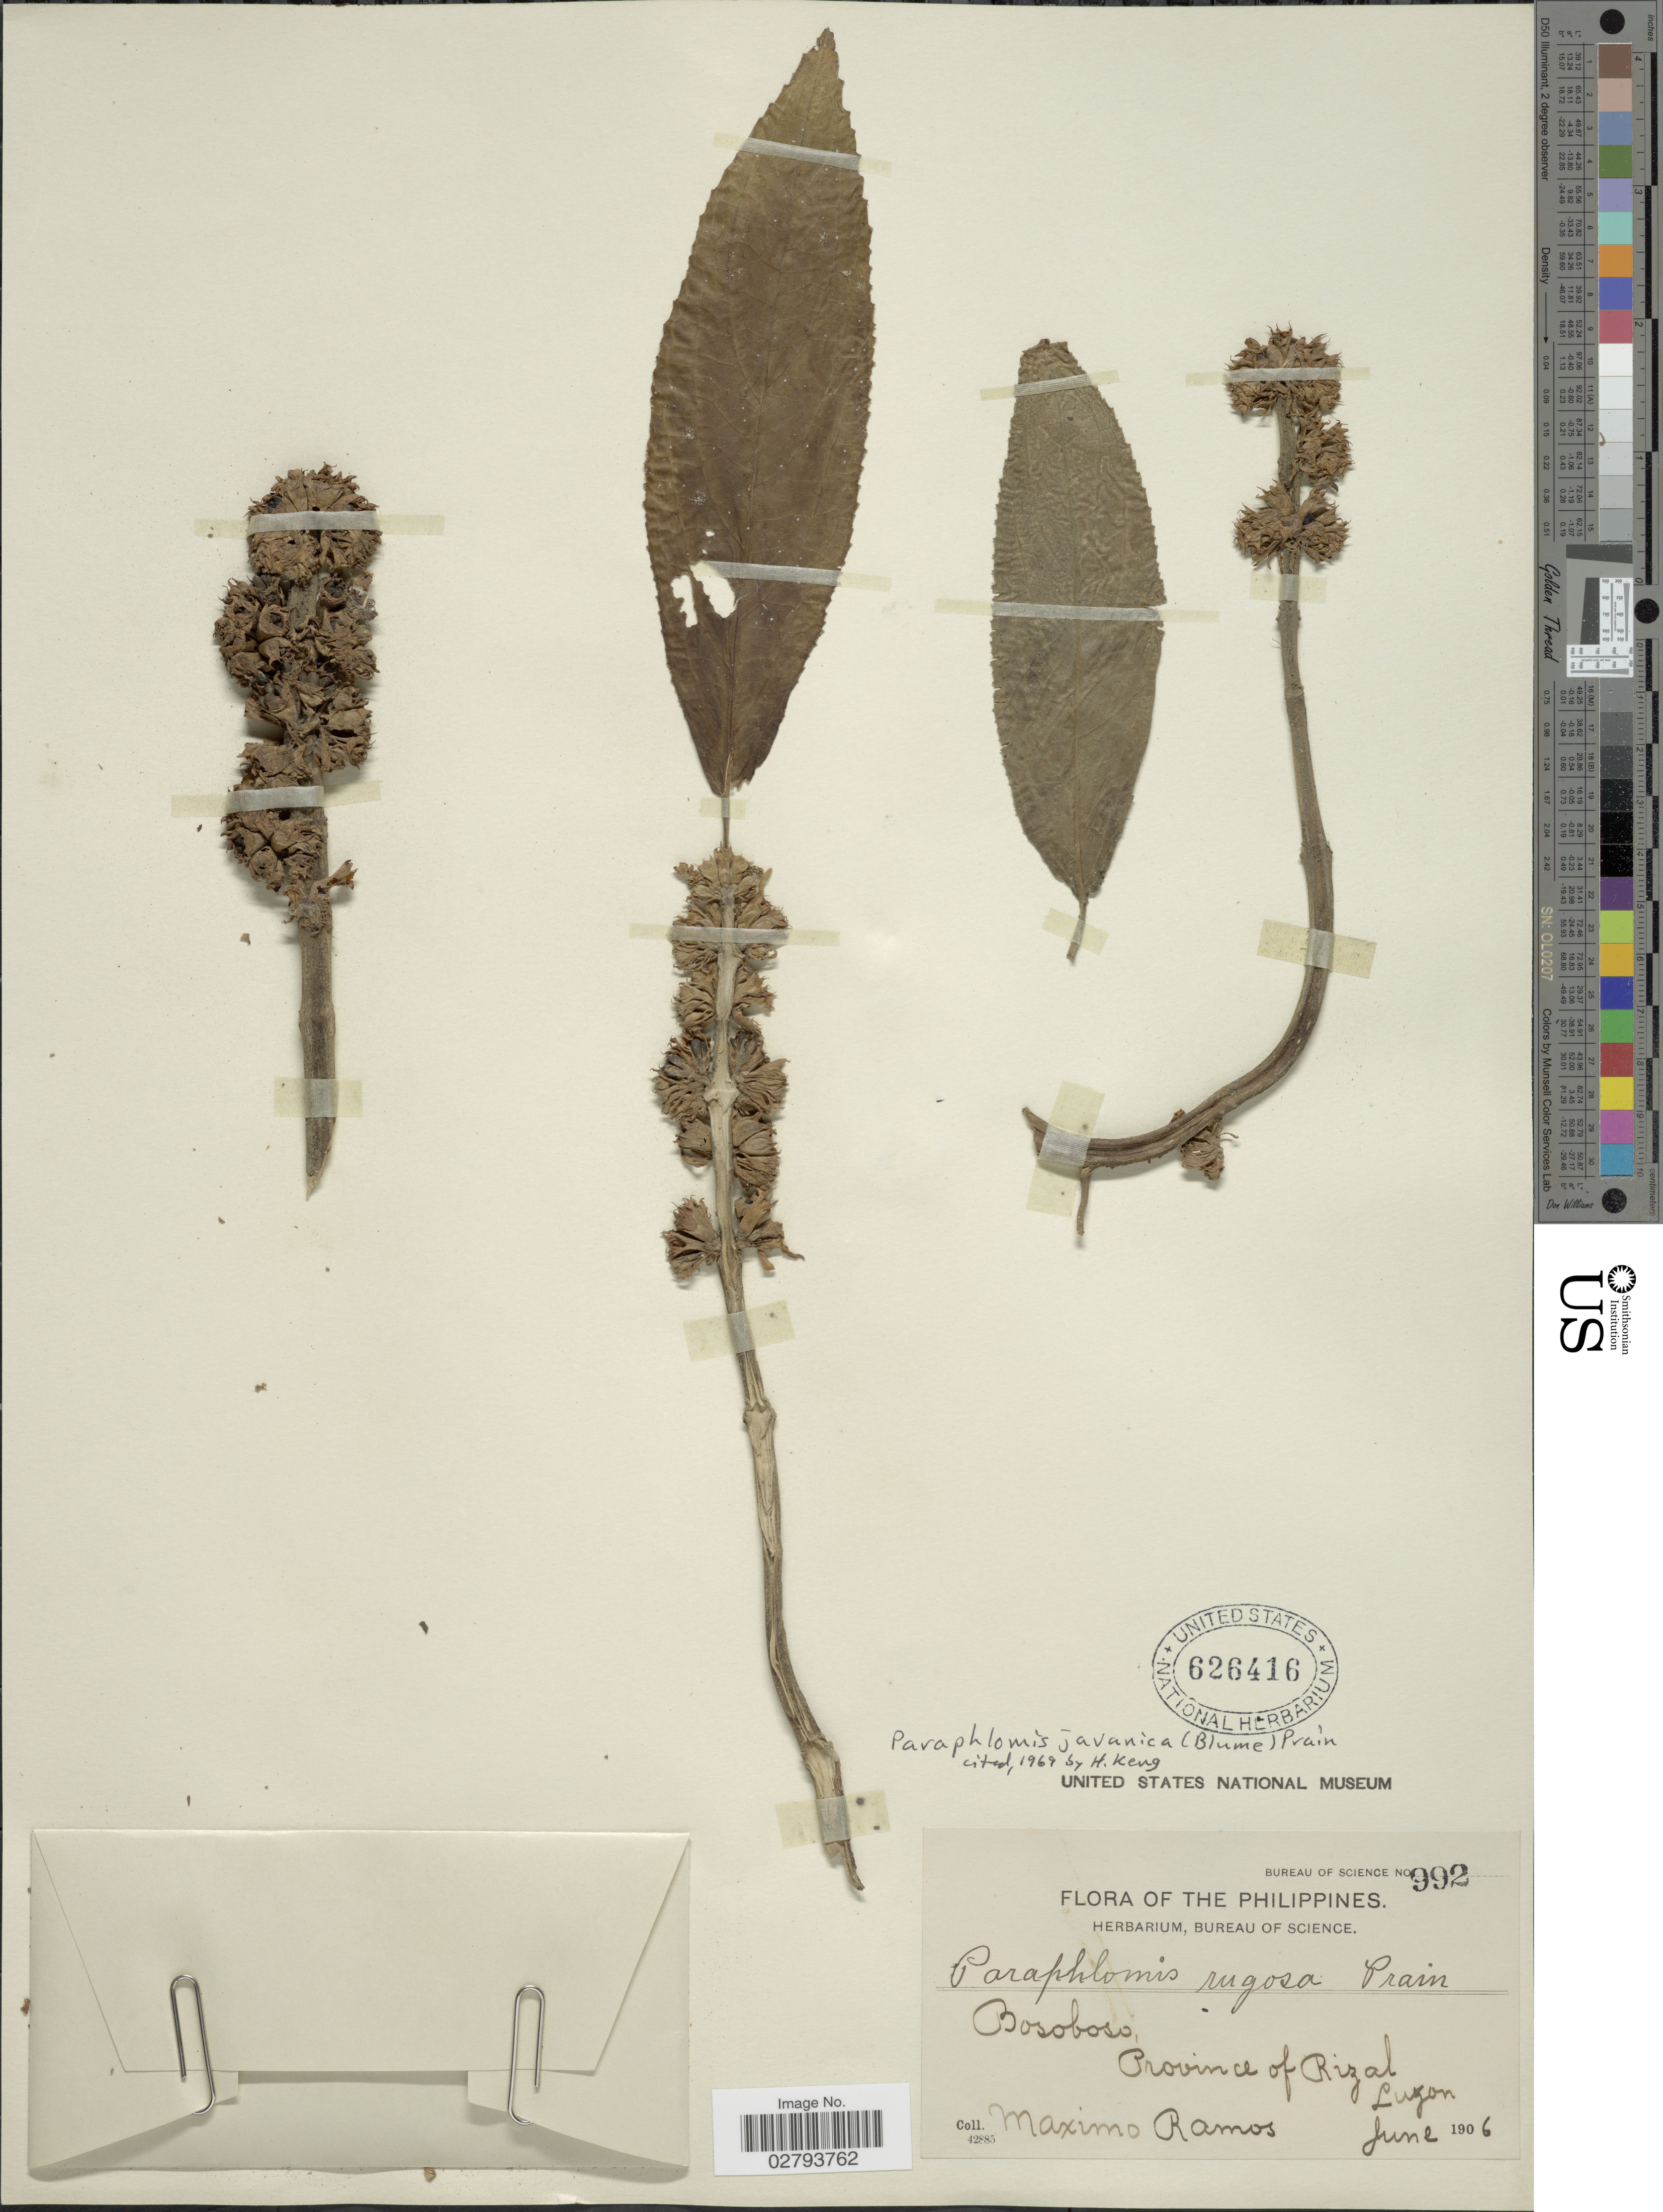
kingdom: Plantae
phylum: Tracheophyta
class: Magnoliopsida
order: Lamiales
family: Lamiaceae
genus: Paraphlomis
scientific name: Paraphlomis javanica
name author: (Blume) Prain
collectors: M. Ramos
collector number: Bureau of Science 992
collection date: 1906-06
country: Philippines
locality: Bosoboso, Province of Rizal, Luzon.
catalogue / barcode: US 626416